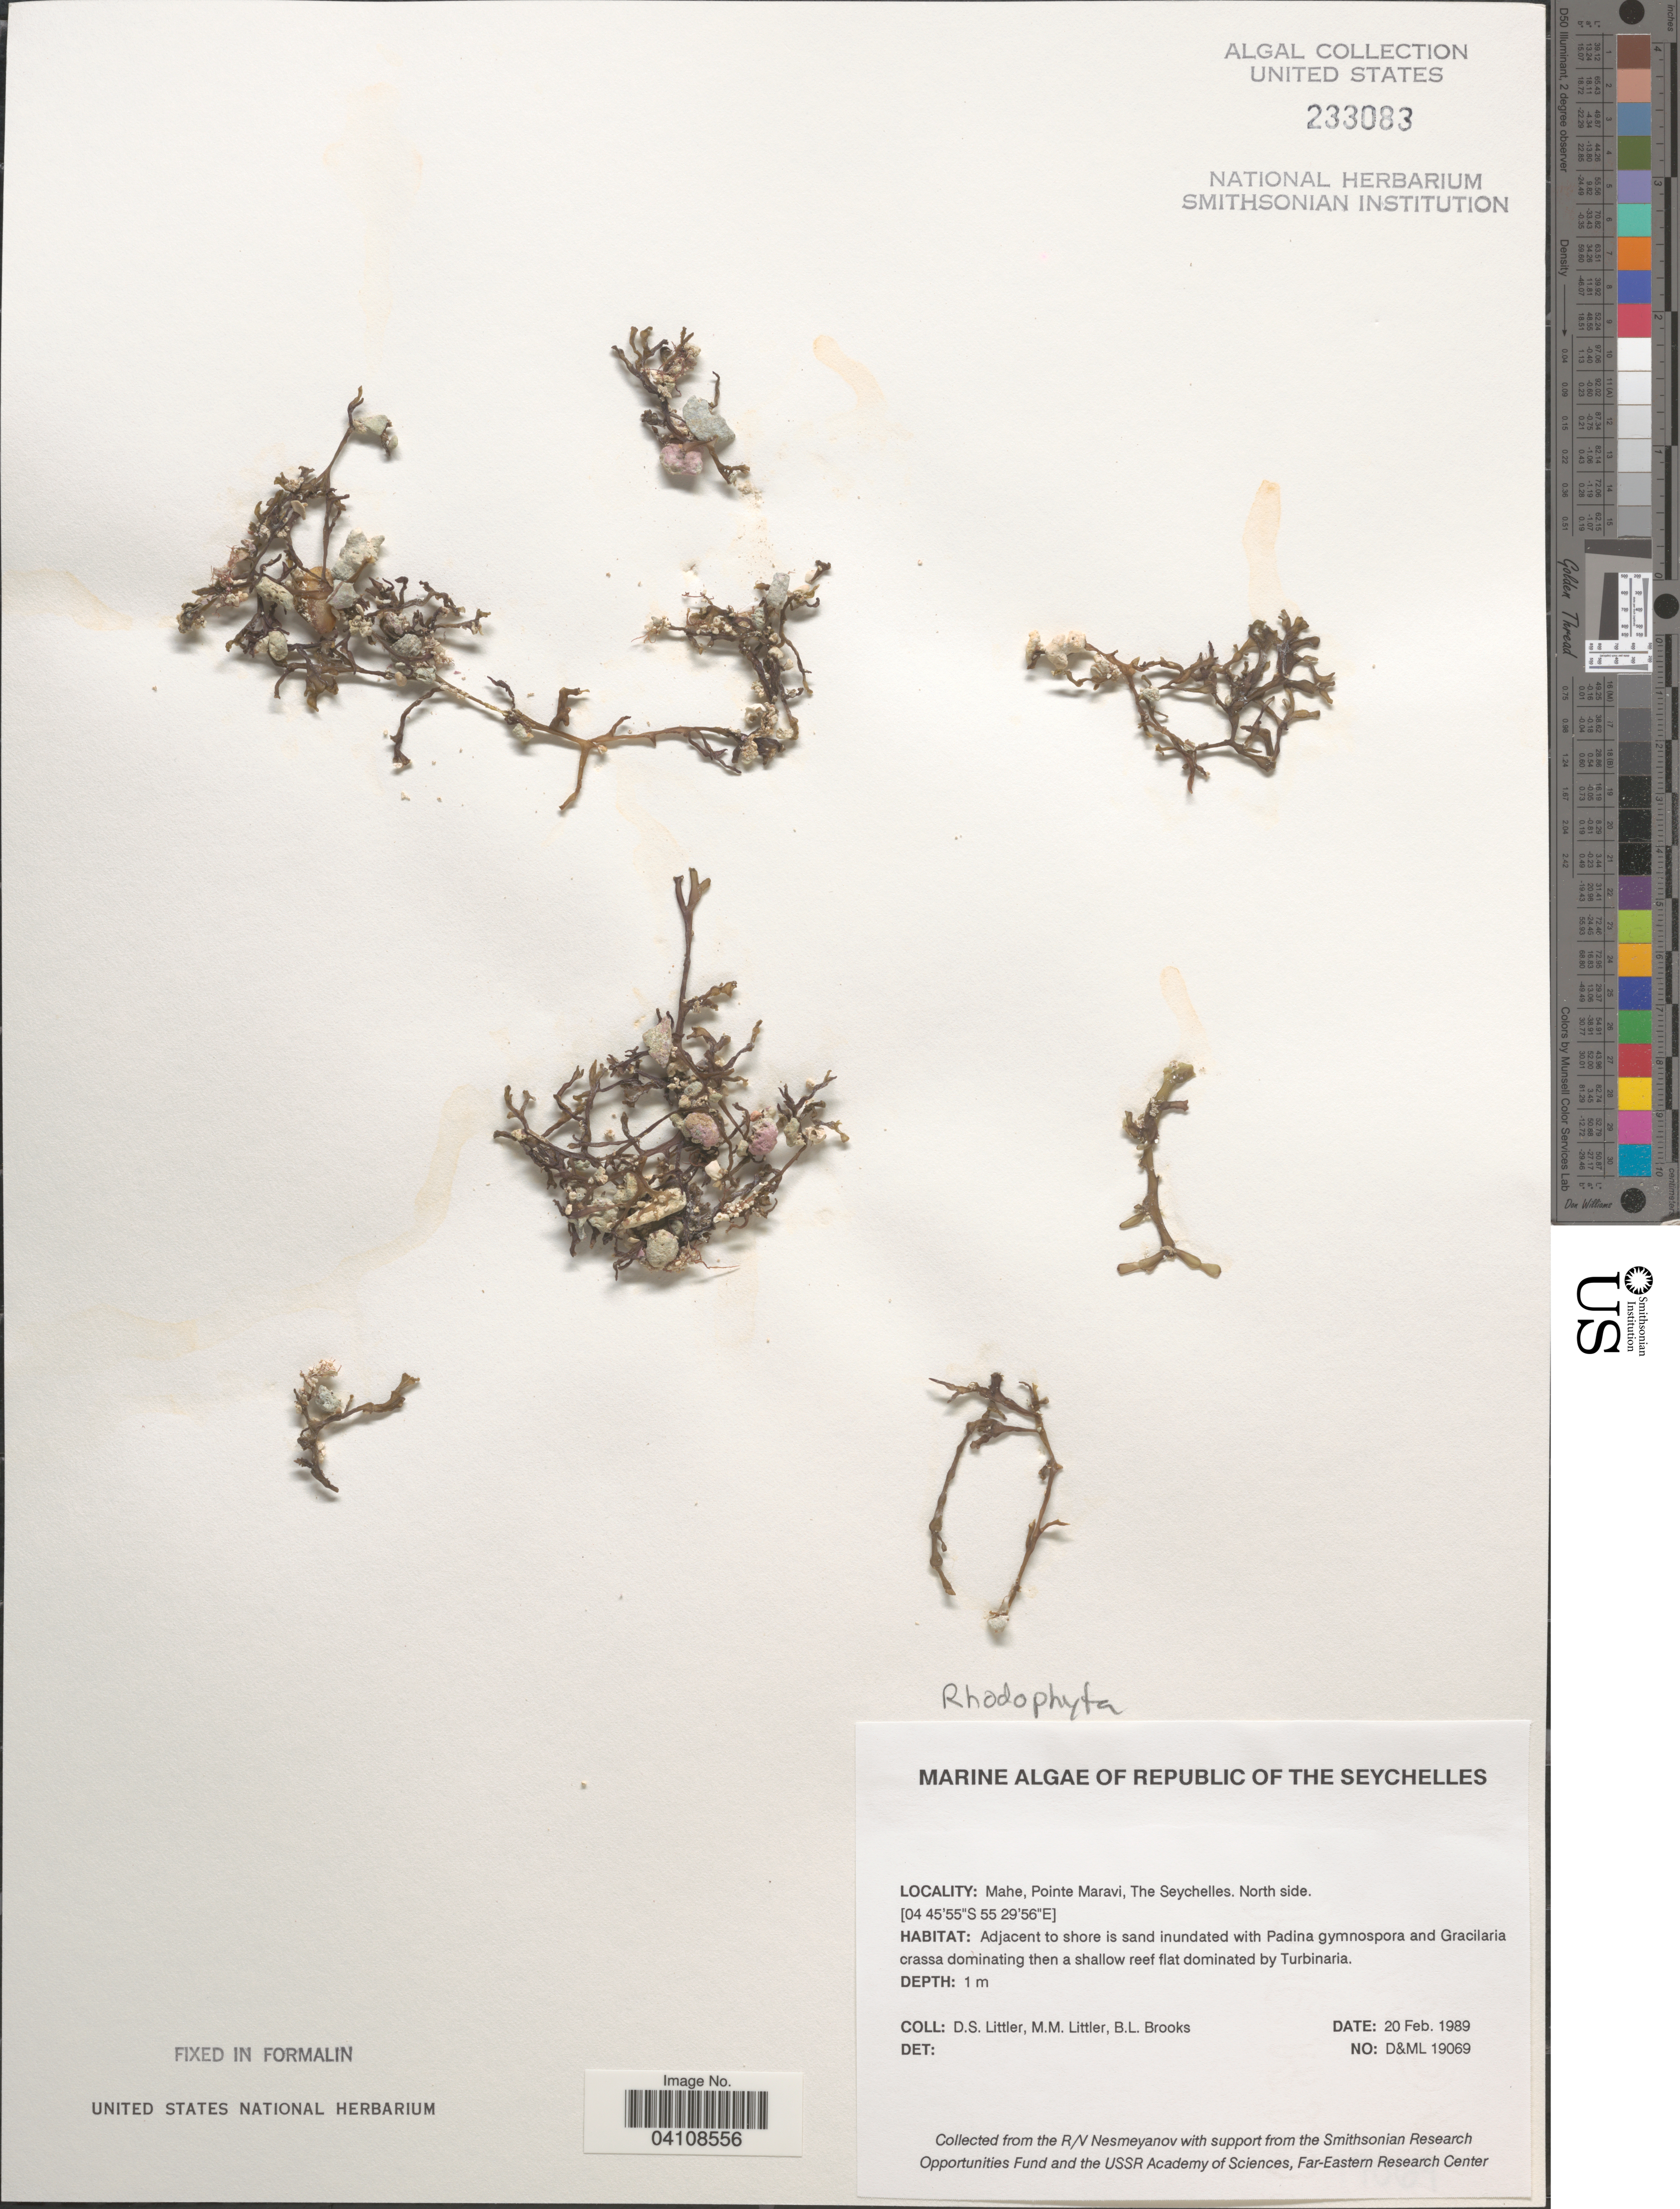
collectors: D. S. Littler & B. Brooks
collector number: D&ML19069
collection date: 1989-02-20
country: Seychelles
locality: Republic of The Seychelles. Mahe, Pointe Maravi. North side.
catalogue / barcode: US 233083